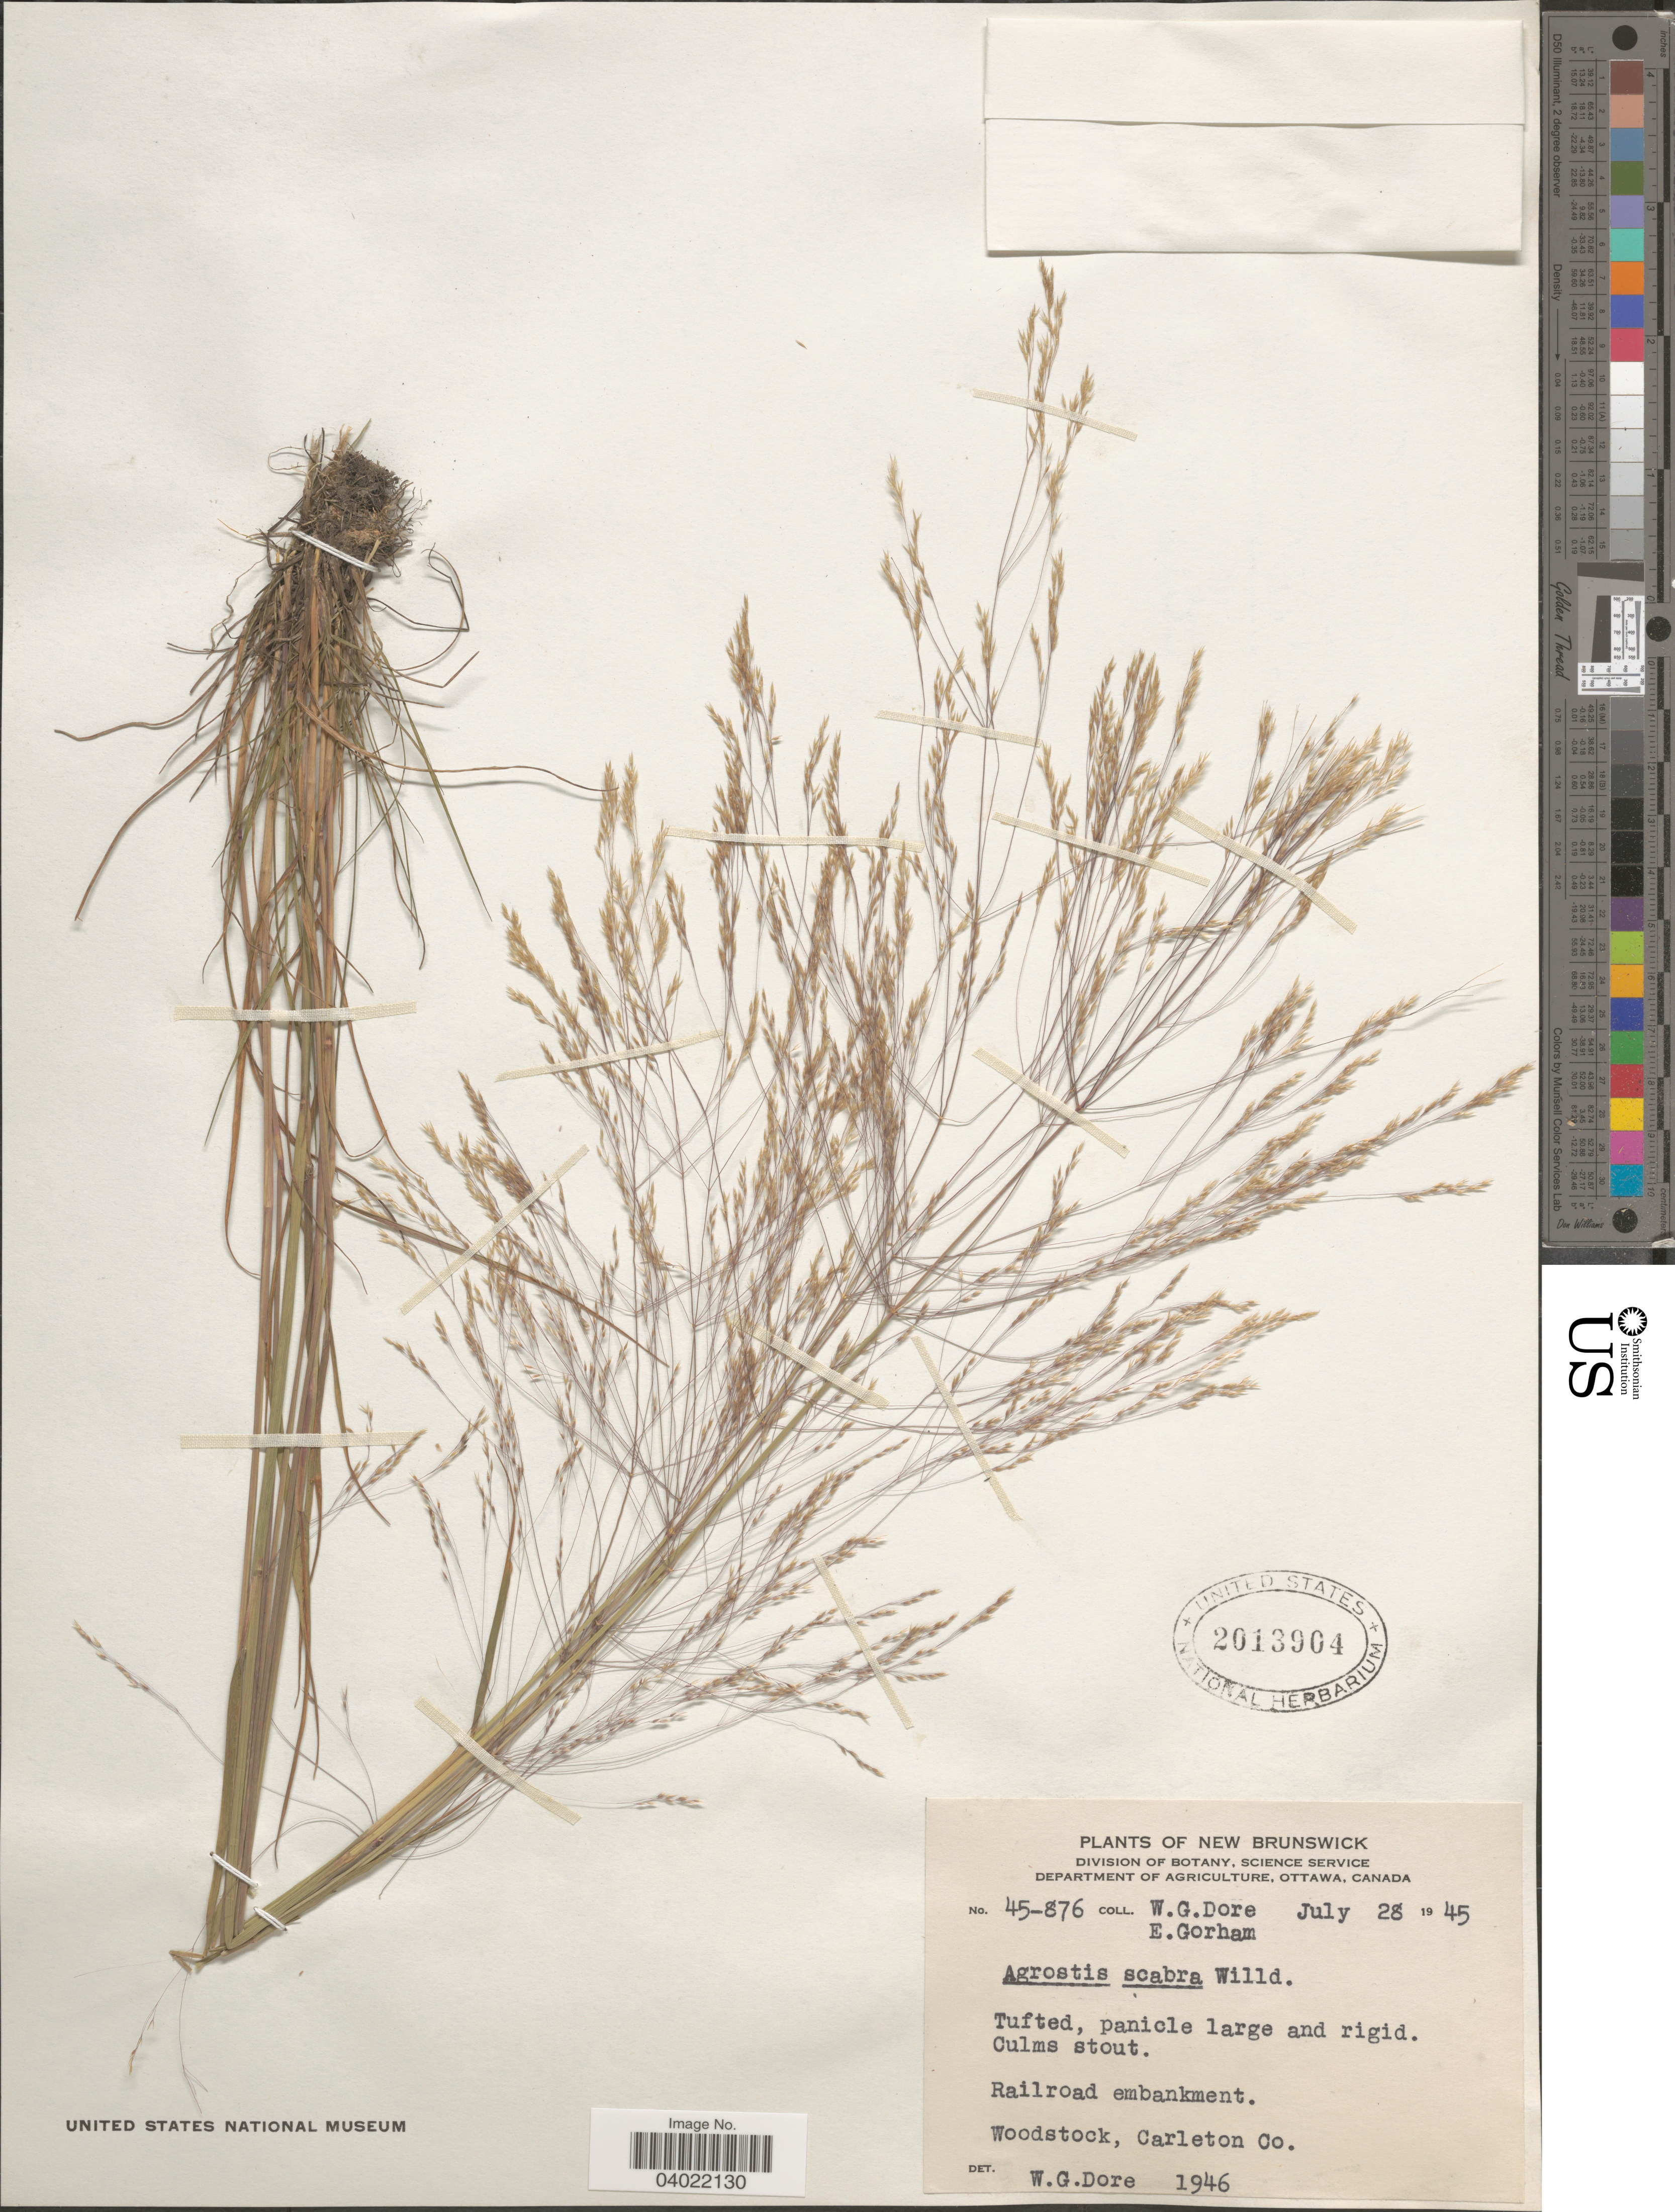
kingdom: Plantae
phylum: Tracheophyta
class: Liliopsida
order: Poales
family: Poaceae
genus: Agrostis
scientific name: Agrostis scabra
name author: Willd.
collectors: W. Dore & E. Gorham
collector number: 45-876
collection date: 1945-07-28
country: Canada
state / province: New Brunswick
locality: Woodstock, Carleton Co.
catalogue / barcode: US 2013904